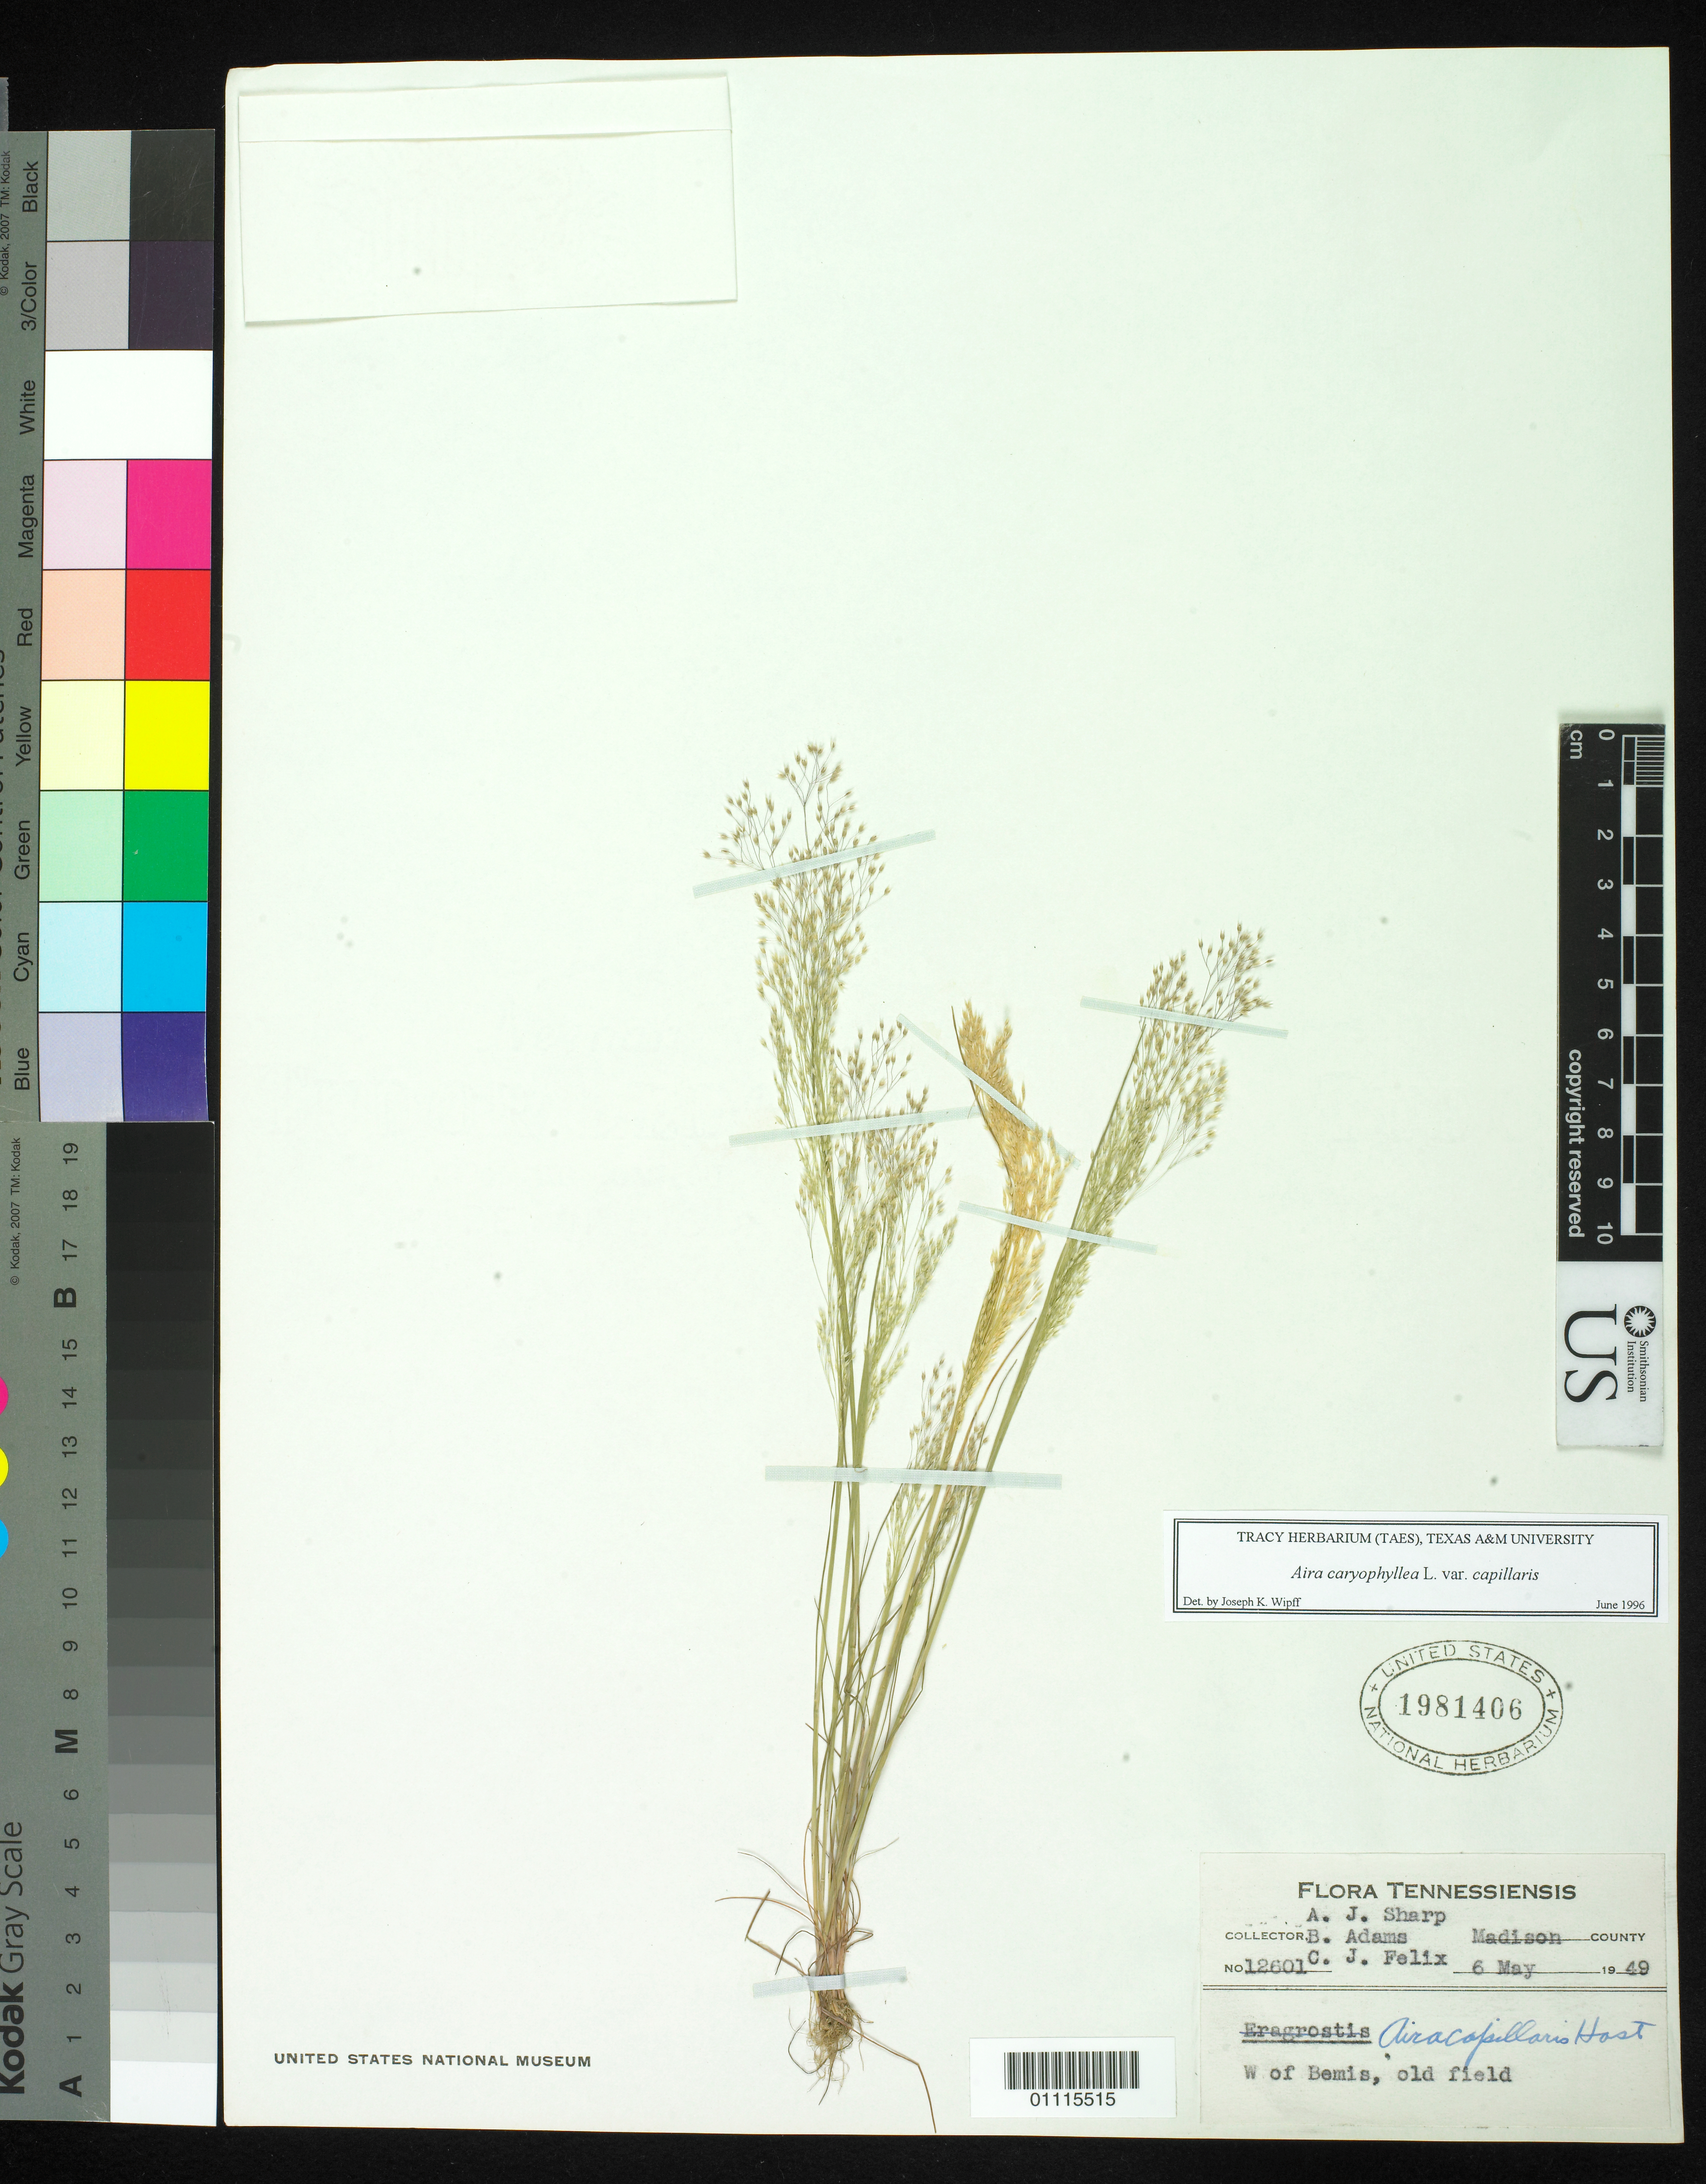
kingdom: Plantae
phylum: Tracheophyta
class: Liliopsida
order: Poales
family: Poaceae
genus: Aira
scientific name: Aira elegantissima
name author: Schur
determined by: Poaceae Reorganization Project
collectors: A. J. Sharp, B. Adams & C. Felix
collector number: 12601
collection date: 1949-05-06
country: United States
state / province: Tennessee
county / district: Madison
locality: W of Bemis.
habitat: old field.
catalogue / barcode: US 1981406